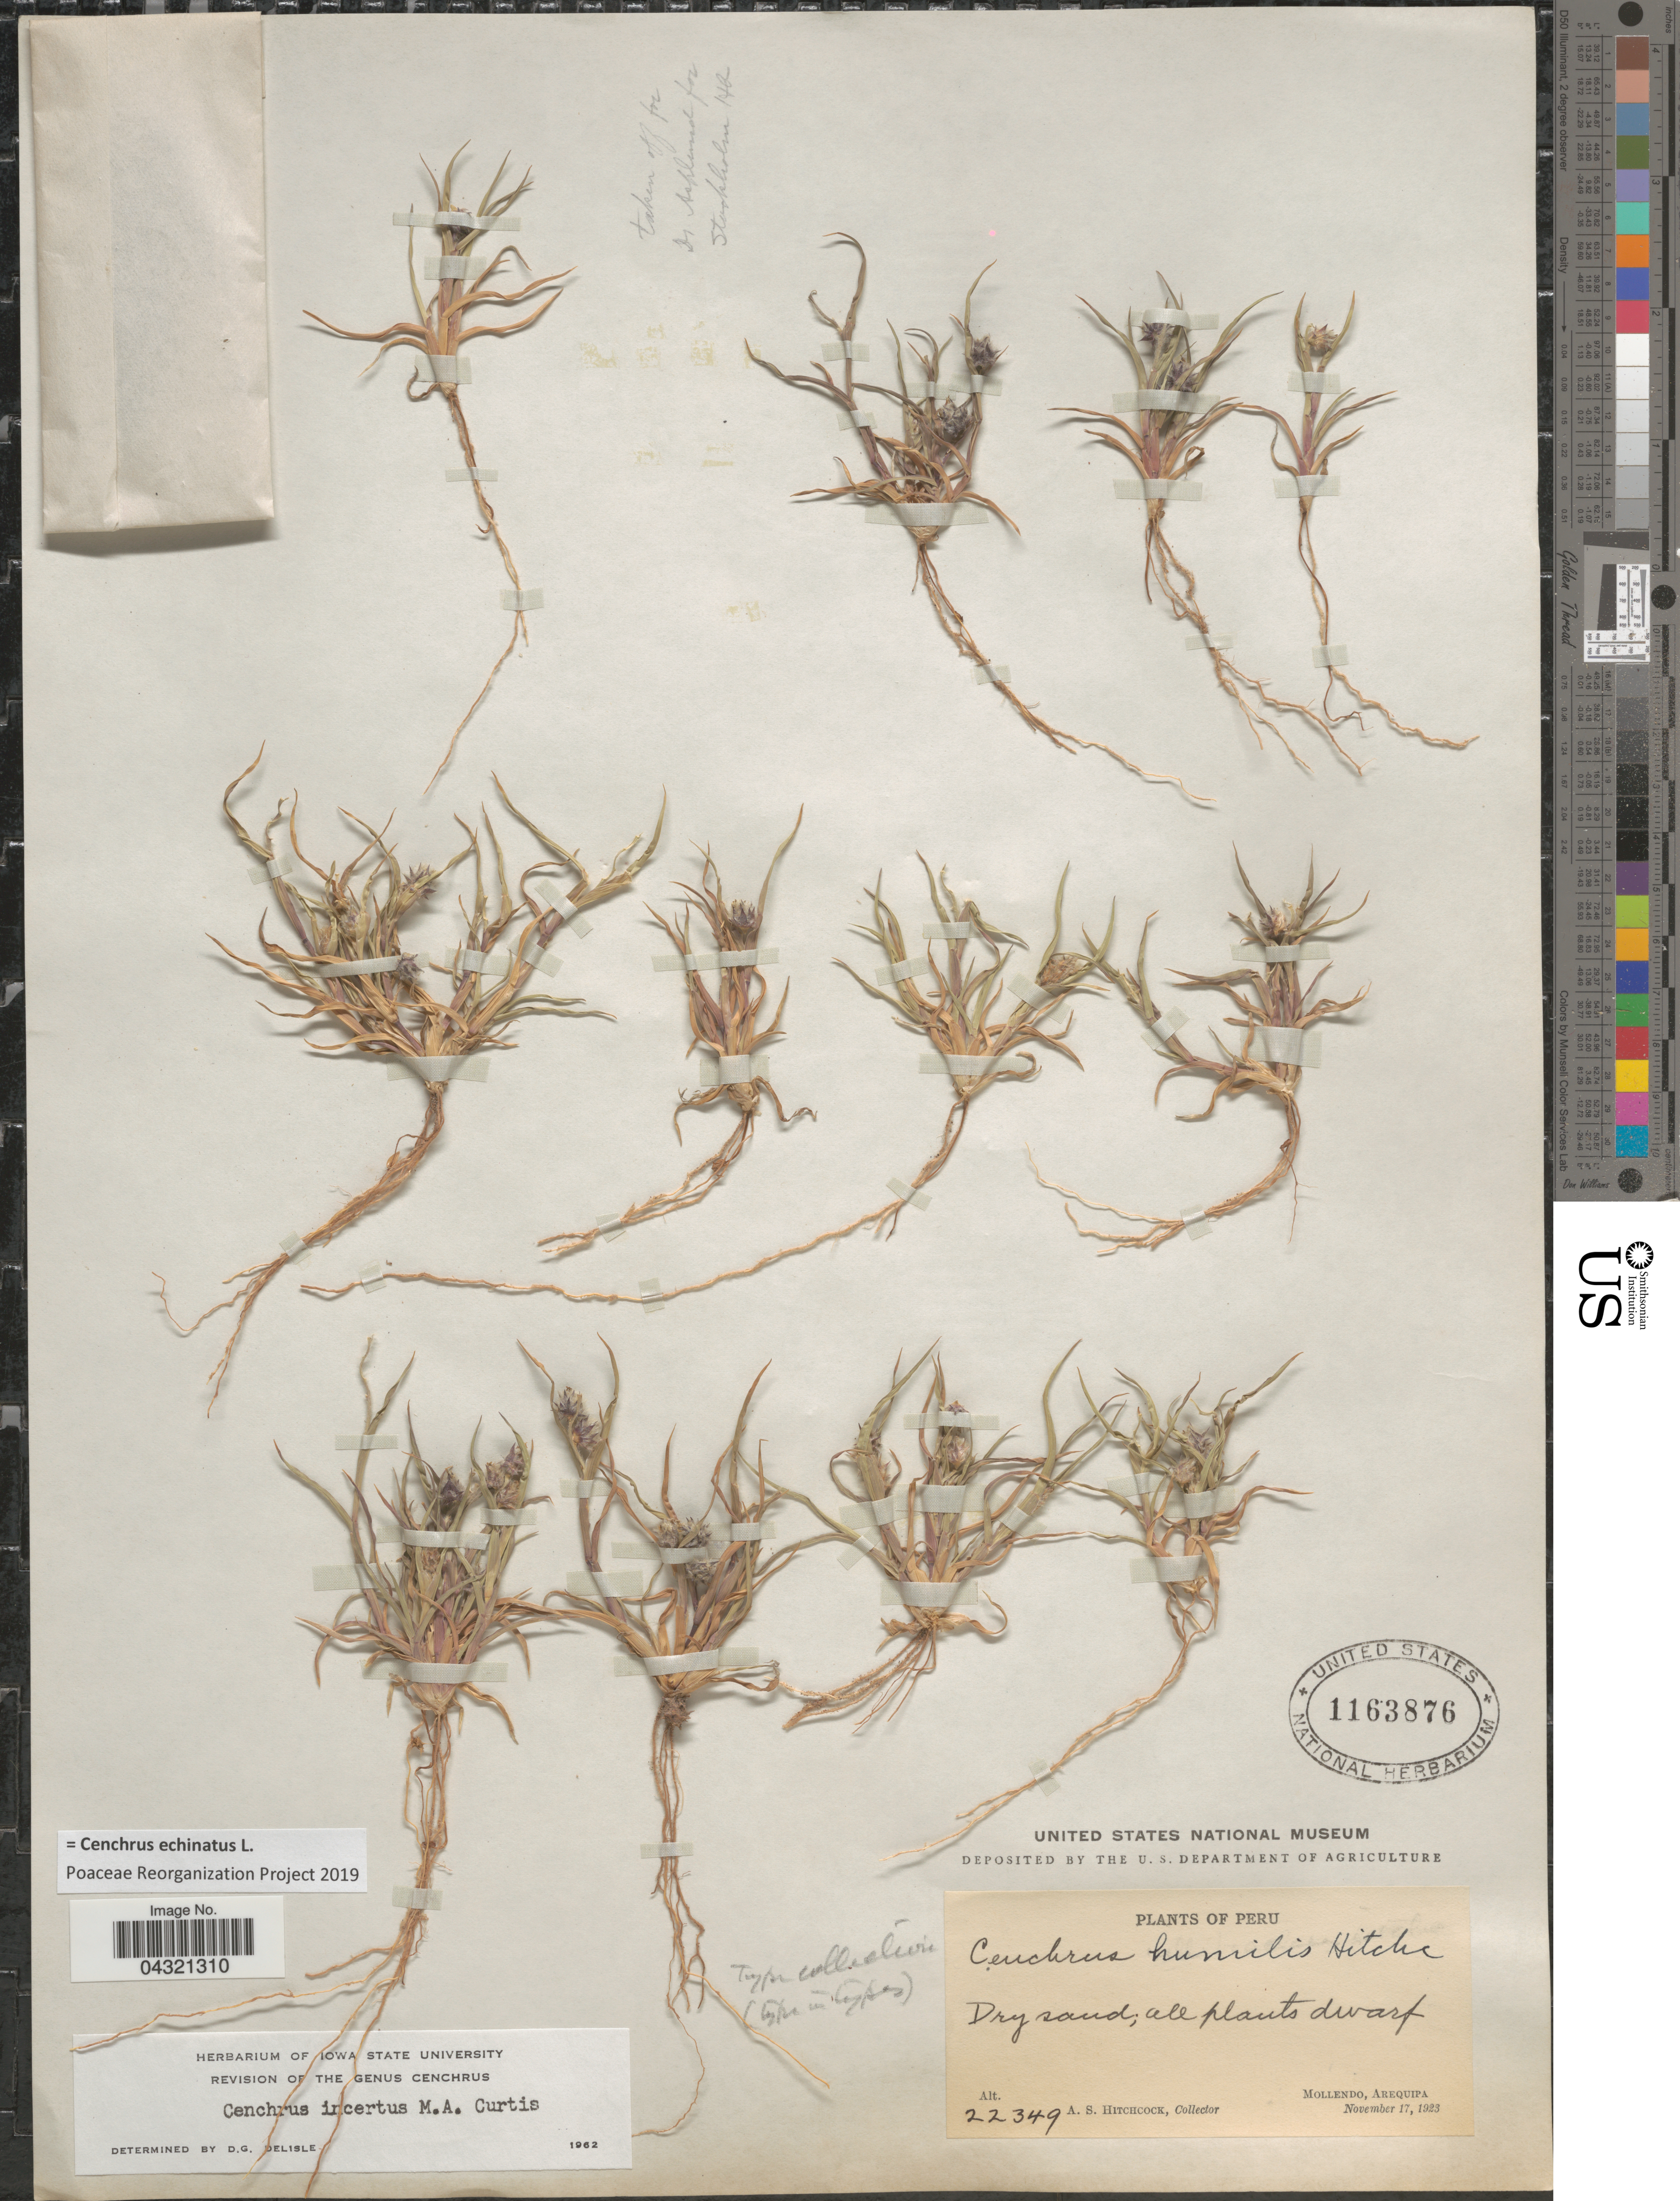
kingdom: Plantae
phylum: Tracheophyta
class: Liliopsida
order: Poales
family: Poaceae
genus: Cenchrus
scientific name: Cenchrus echinatus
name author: L.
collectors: A. S. Hitchcock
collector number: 22349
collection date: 1923-11-17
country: Peru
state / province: Arequipa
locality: Mollendo.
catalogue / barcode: US 1163876